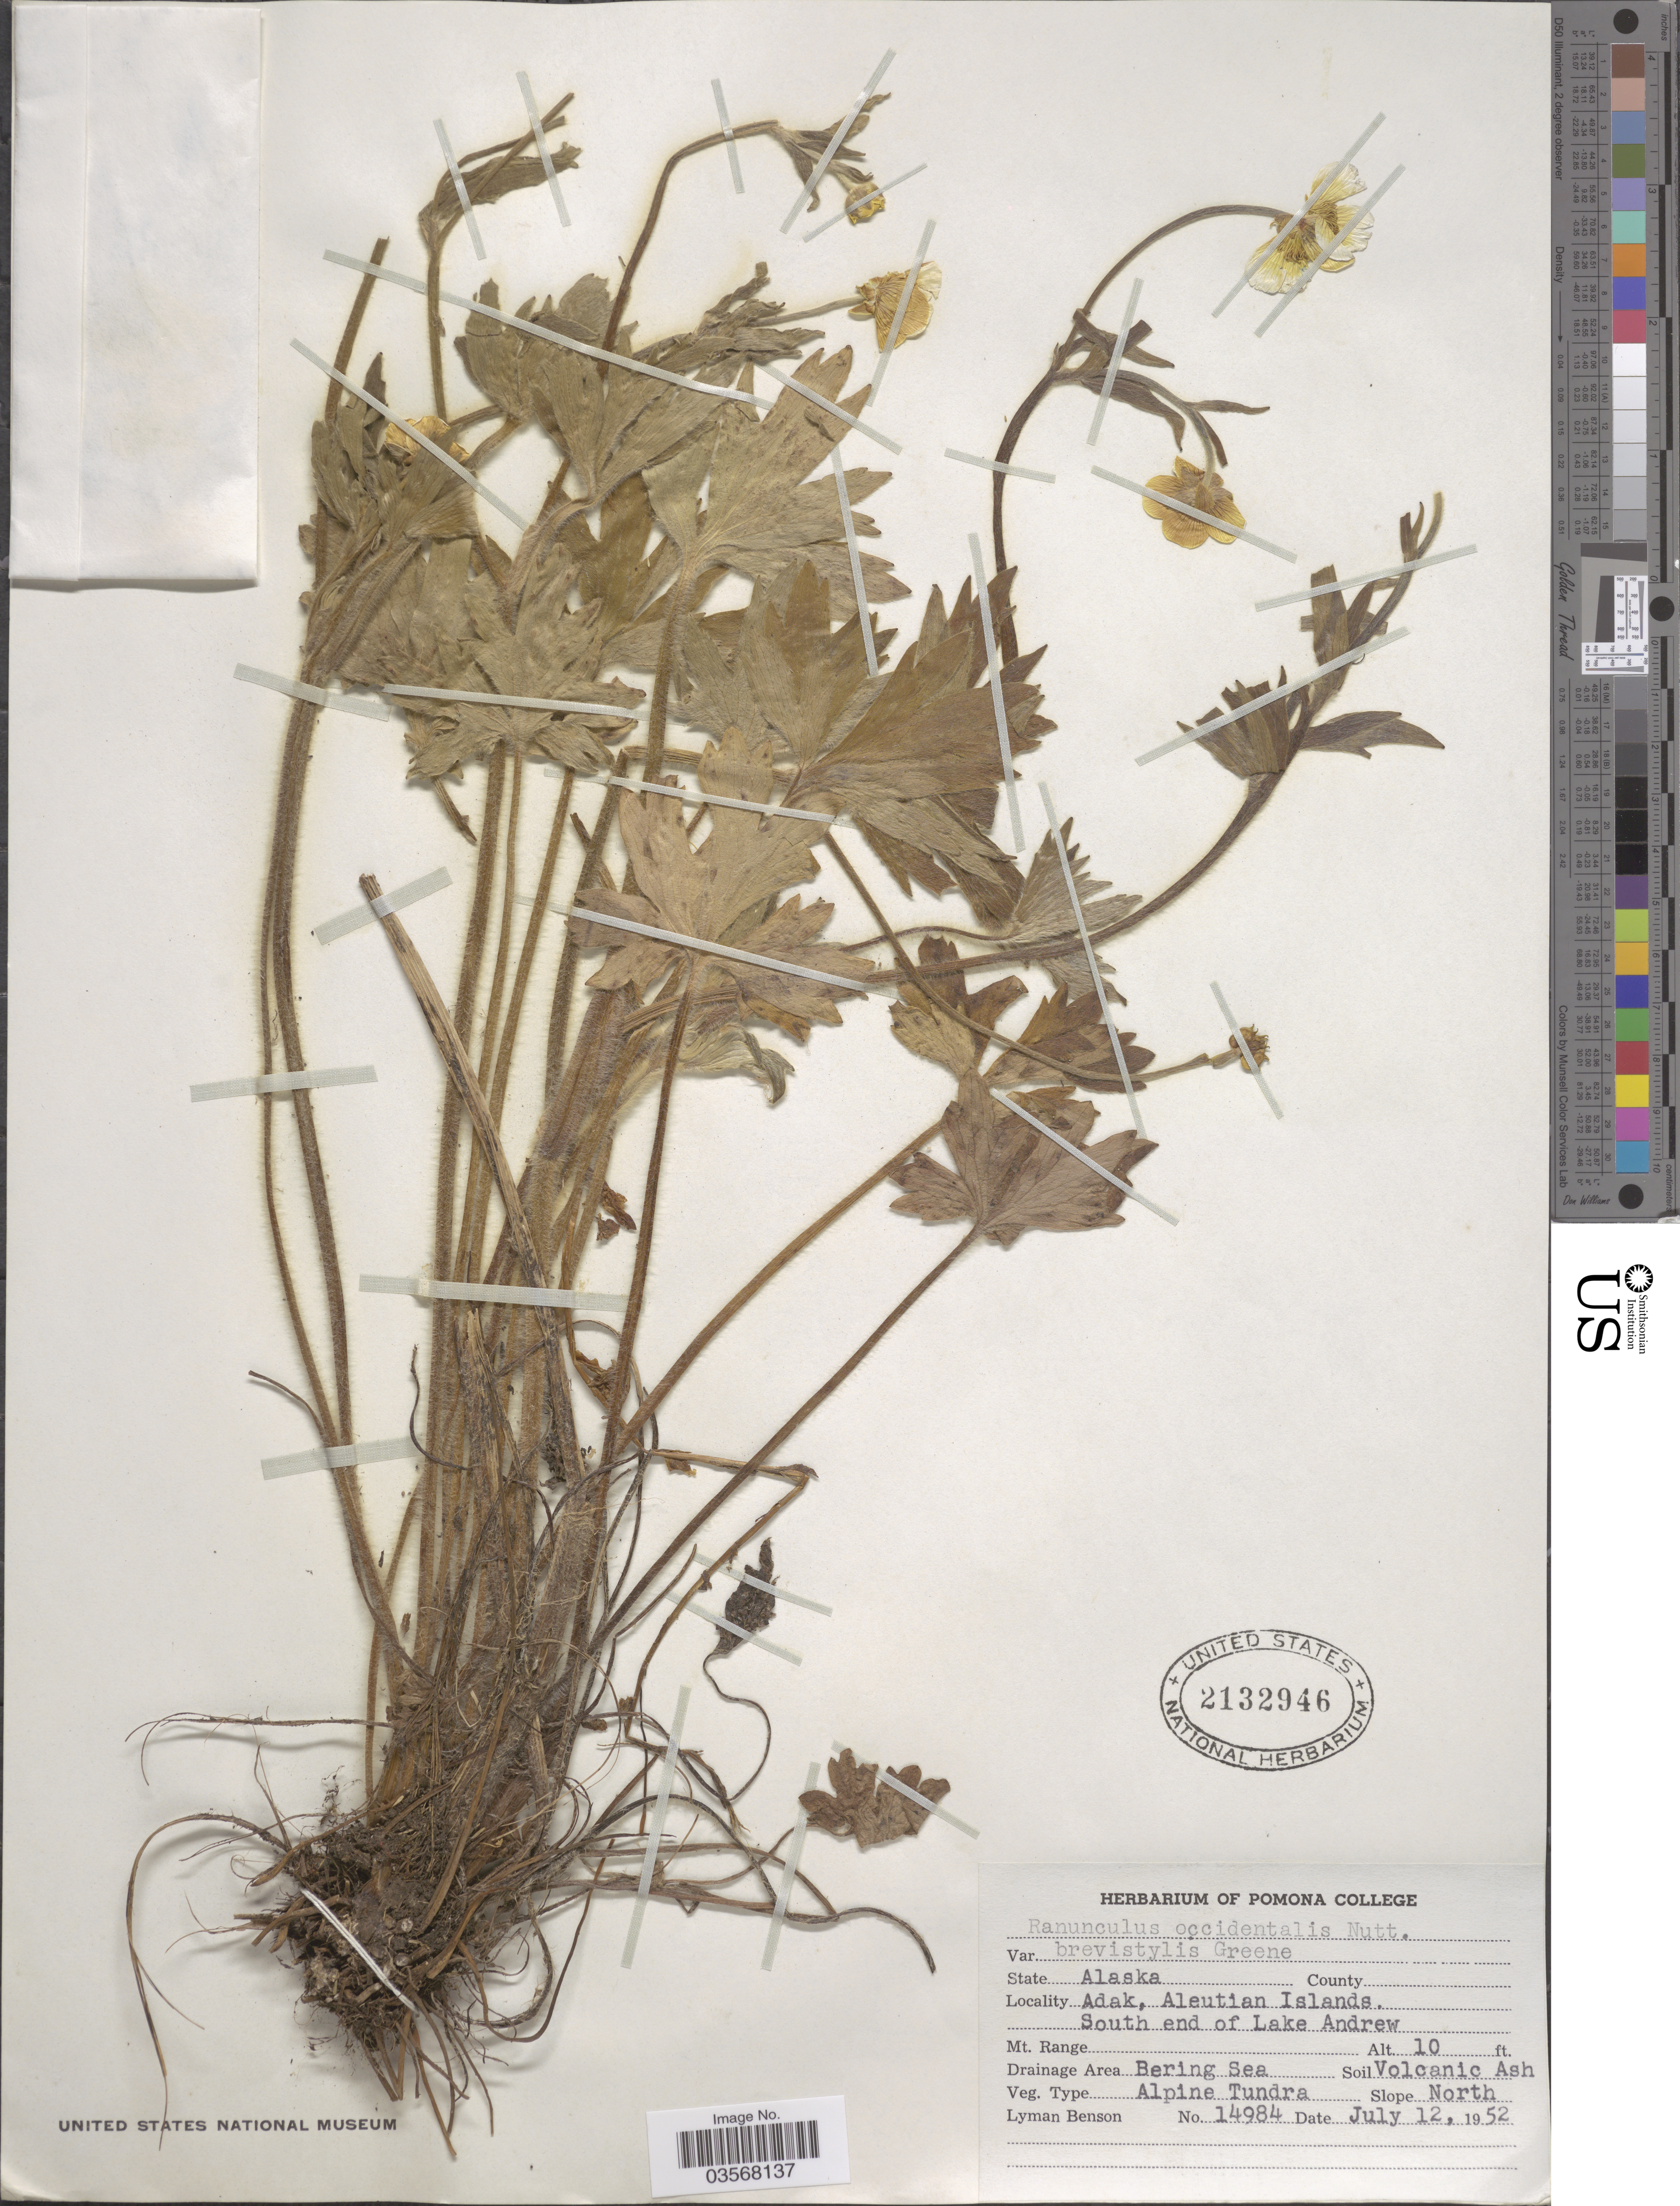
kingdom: Plantae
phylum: Tracheophyta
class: Magnoliopsida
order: Ranunculales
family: Ranunculaceae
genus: Ranunculus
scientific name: Ranunculus occidentalis var. brevistylus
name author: Greene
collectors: L. D. Benson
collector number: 14984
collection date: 1952-07-12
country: United States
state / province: Alaska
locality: Adak, Aleutian Islands. South end of Lake Andrew. Drainage Area Bering Sea,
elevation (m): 3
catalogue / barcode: US 2132946